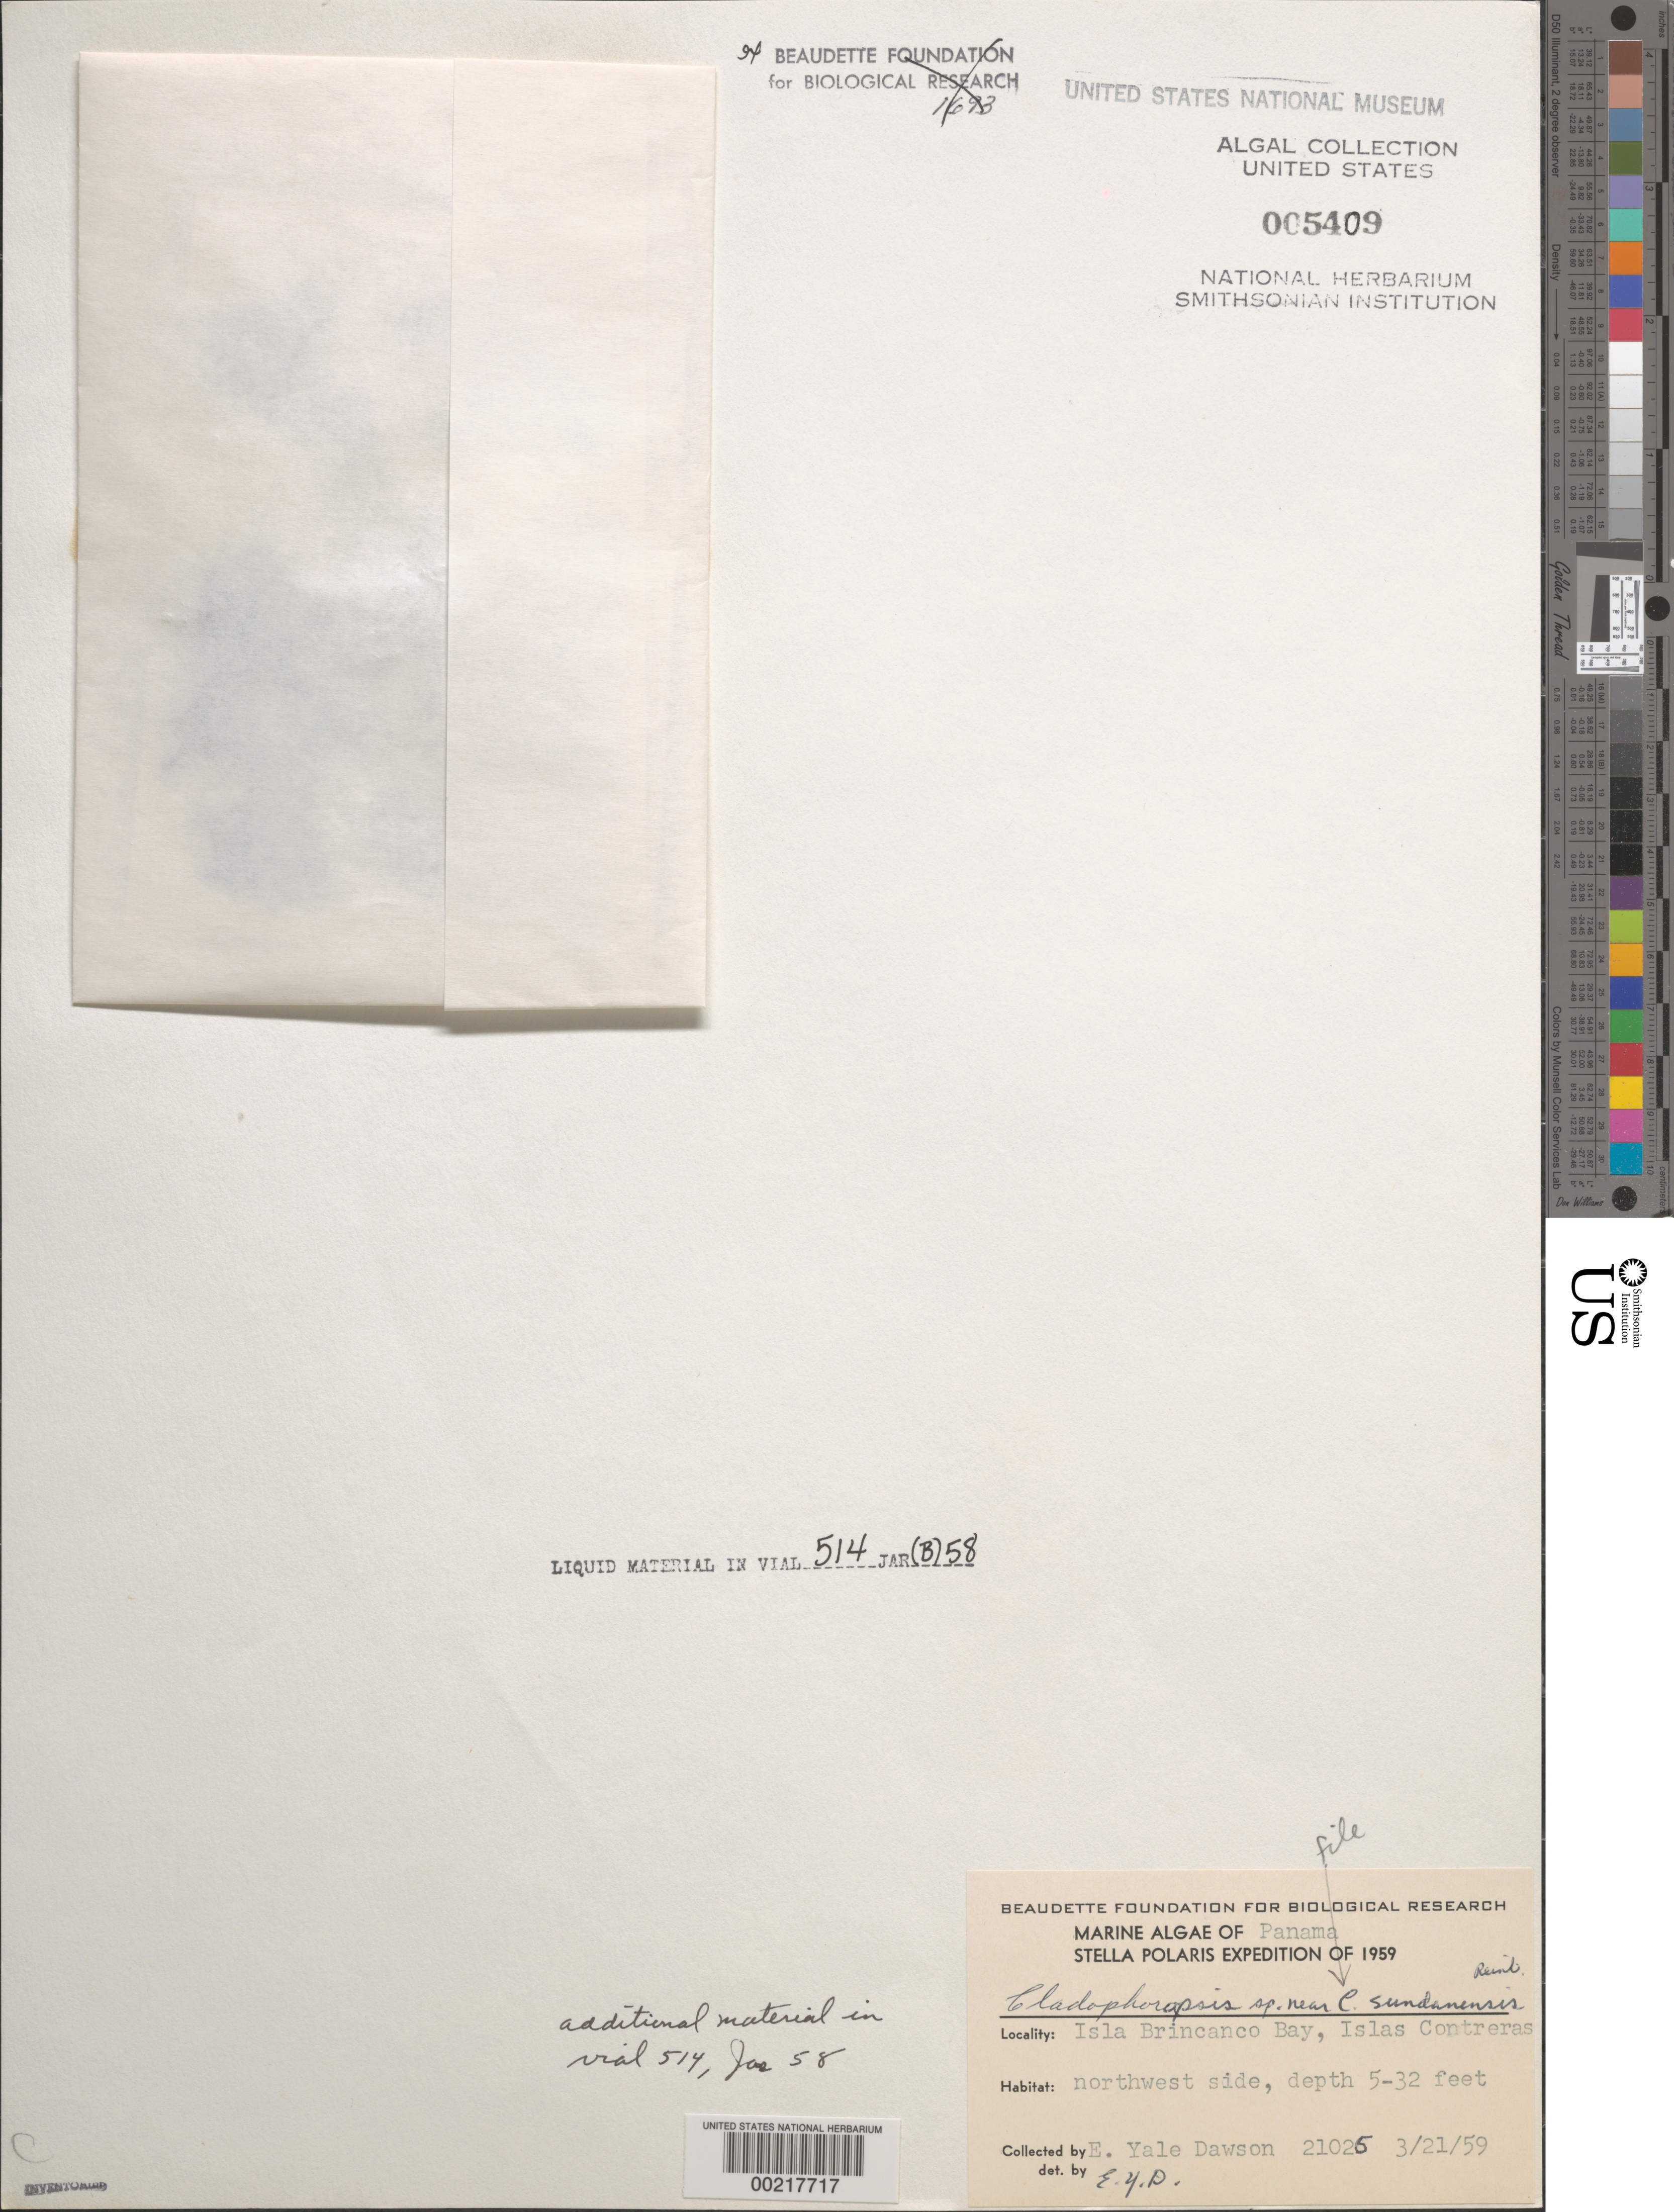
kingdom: Plantae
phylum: Chlorophyta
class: Ulvophyceae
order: Siphonocladales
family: Boodleaceae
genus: Cladophoropsis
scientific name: Cladophoropsis fasciculata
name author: (Kjellm.) N.Wille in Engl. & Prantl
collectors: E. Y. Dawson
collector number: EYD 21025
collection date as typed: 21 Mar 1959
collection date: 1959-03-21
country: Panama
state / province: Veraguas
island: Brincanco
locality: Isla Brincanco Bay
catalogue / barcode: US 5409